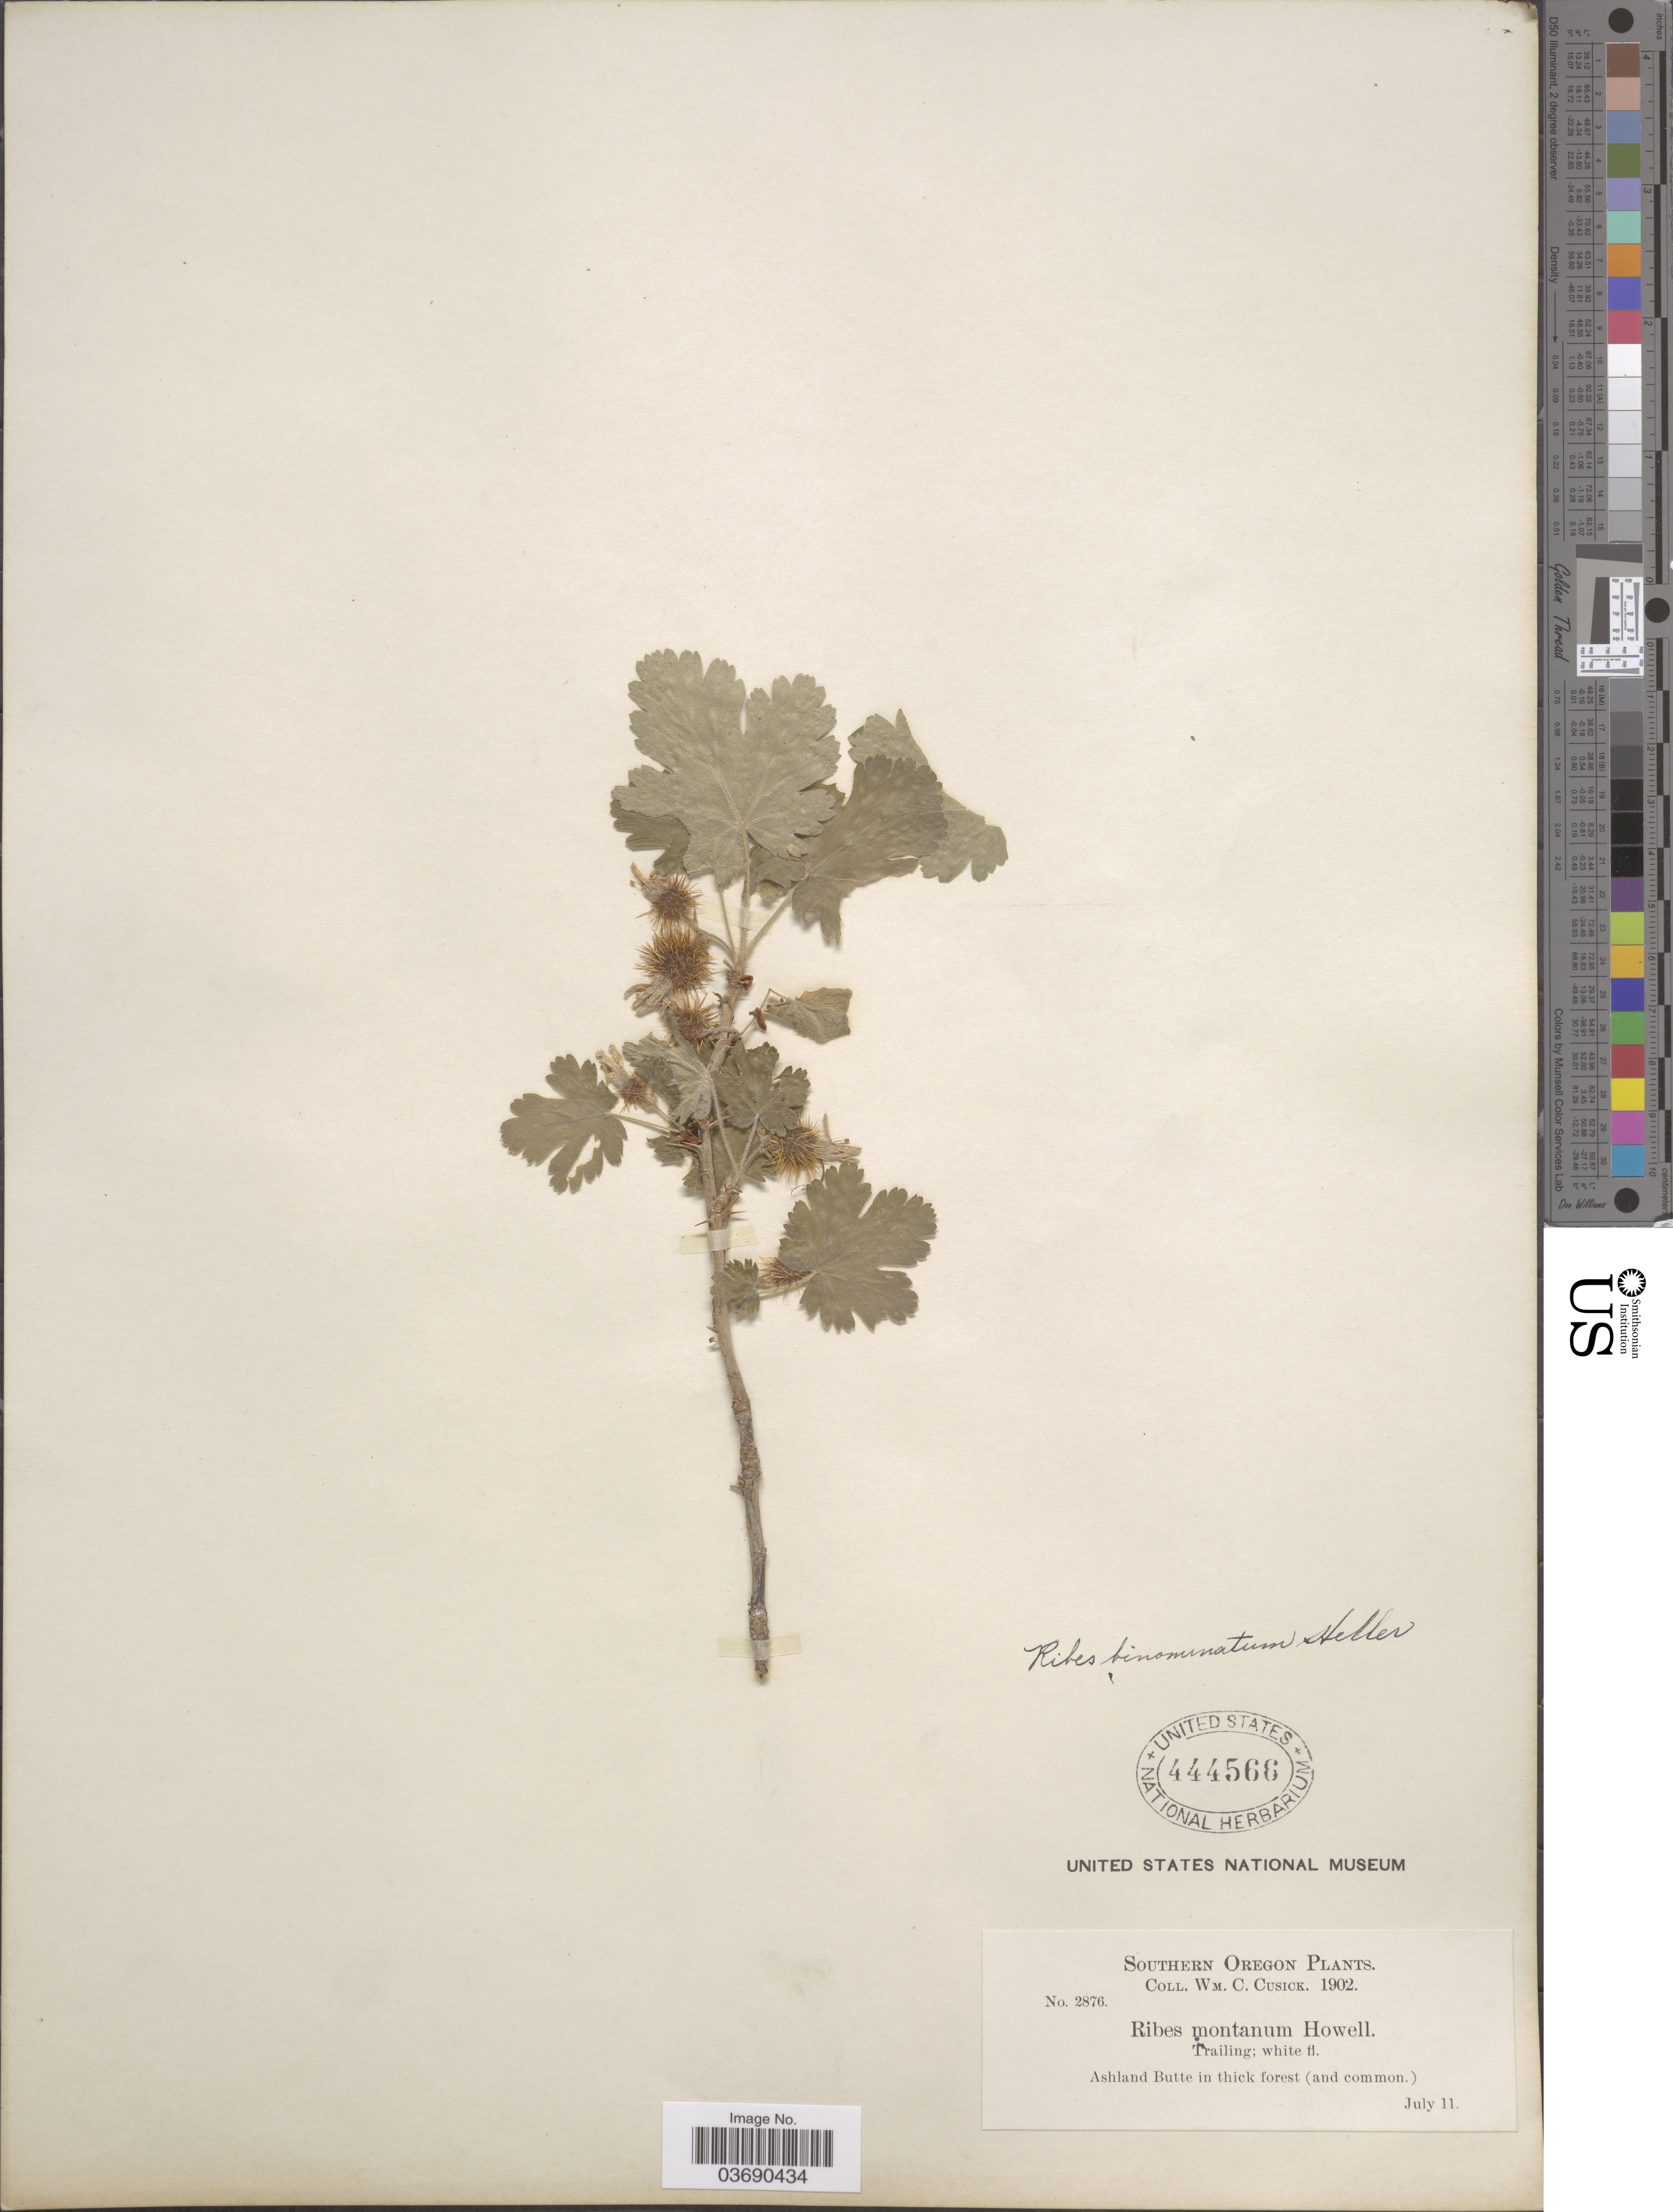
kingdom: Plantae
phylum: Tracheophyta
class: Magnoliopsida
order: Saxifragales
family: Grossulariaceae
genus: Ribes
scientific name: Ribes binominatum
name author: A. Heller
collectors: W. C. Cusick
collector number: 2876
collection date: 1902-07-11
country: United States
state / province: Oregon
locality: Southern Oregon. Ashland Butte.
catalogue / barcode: US 444566